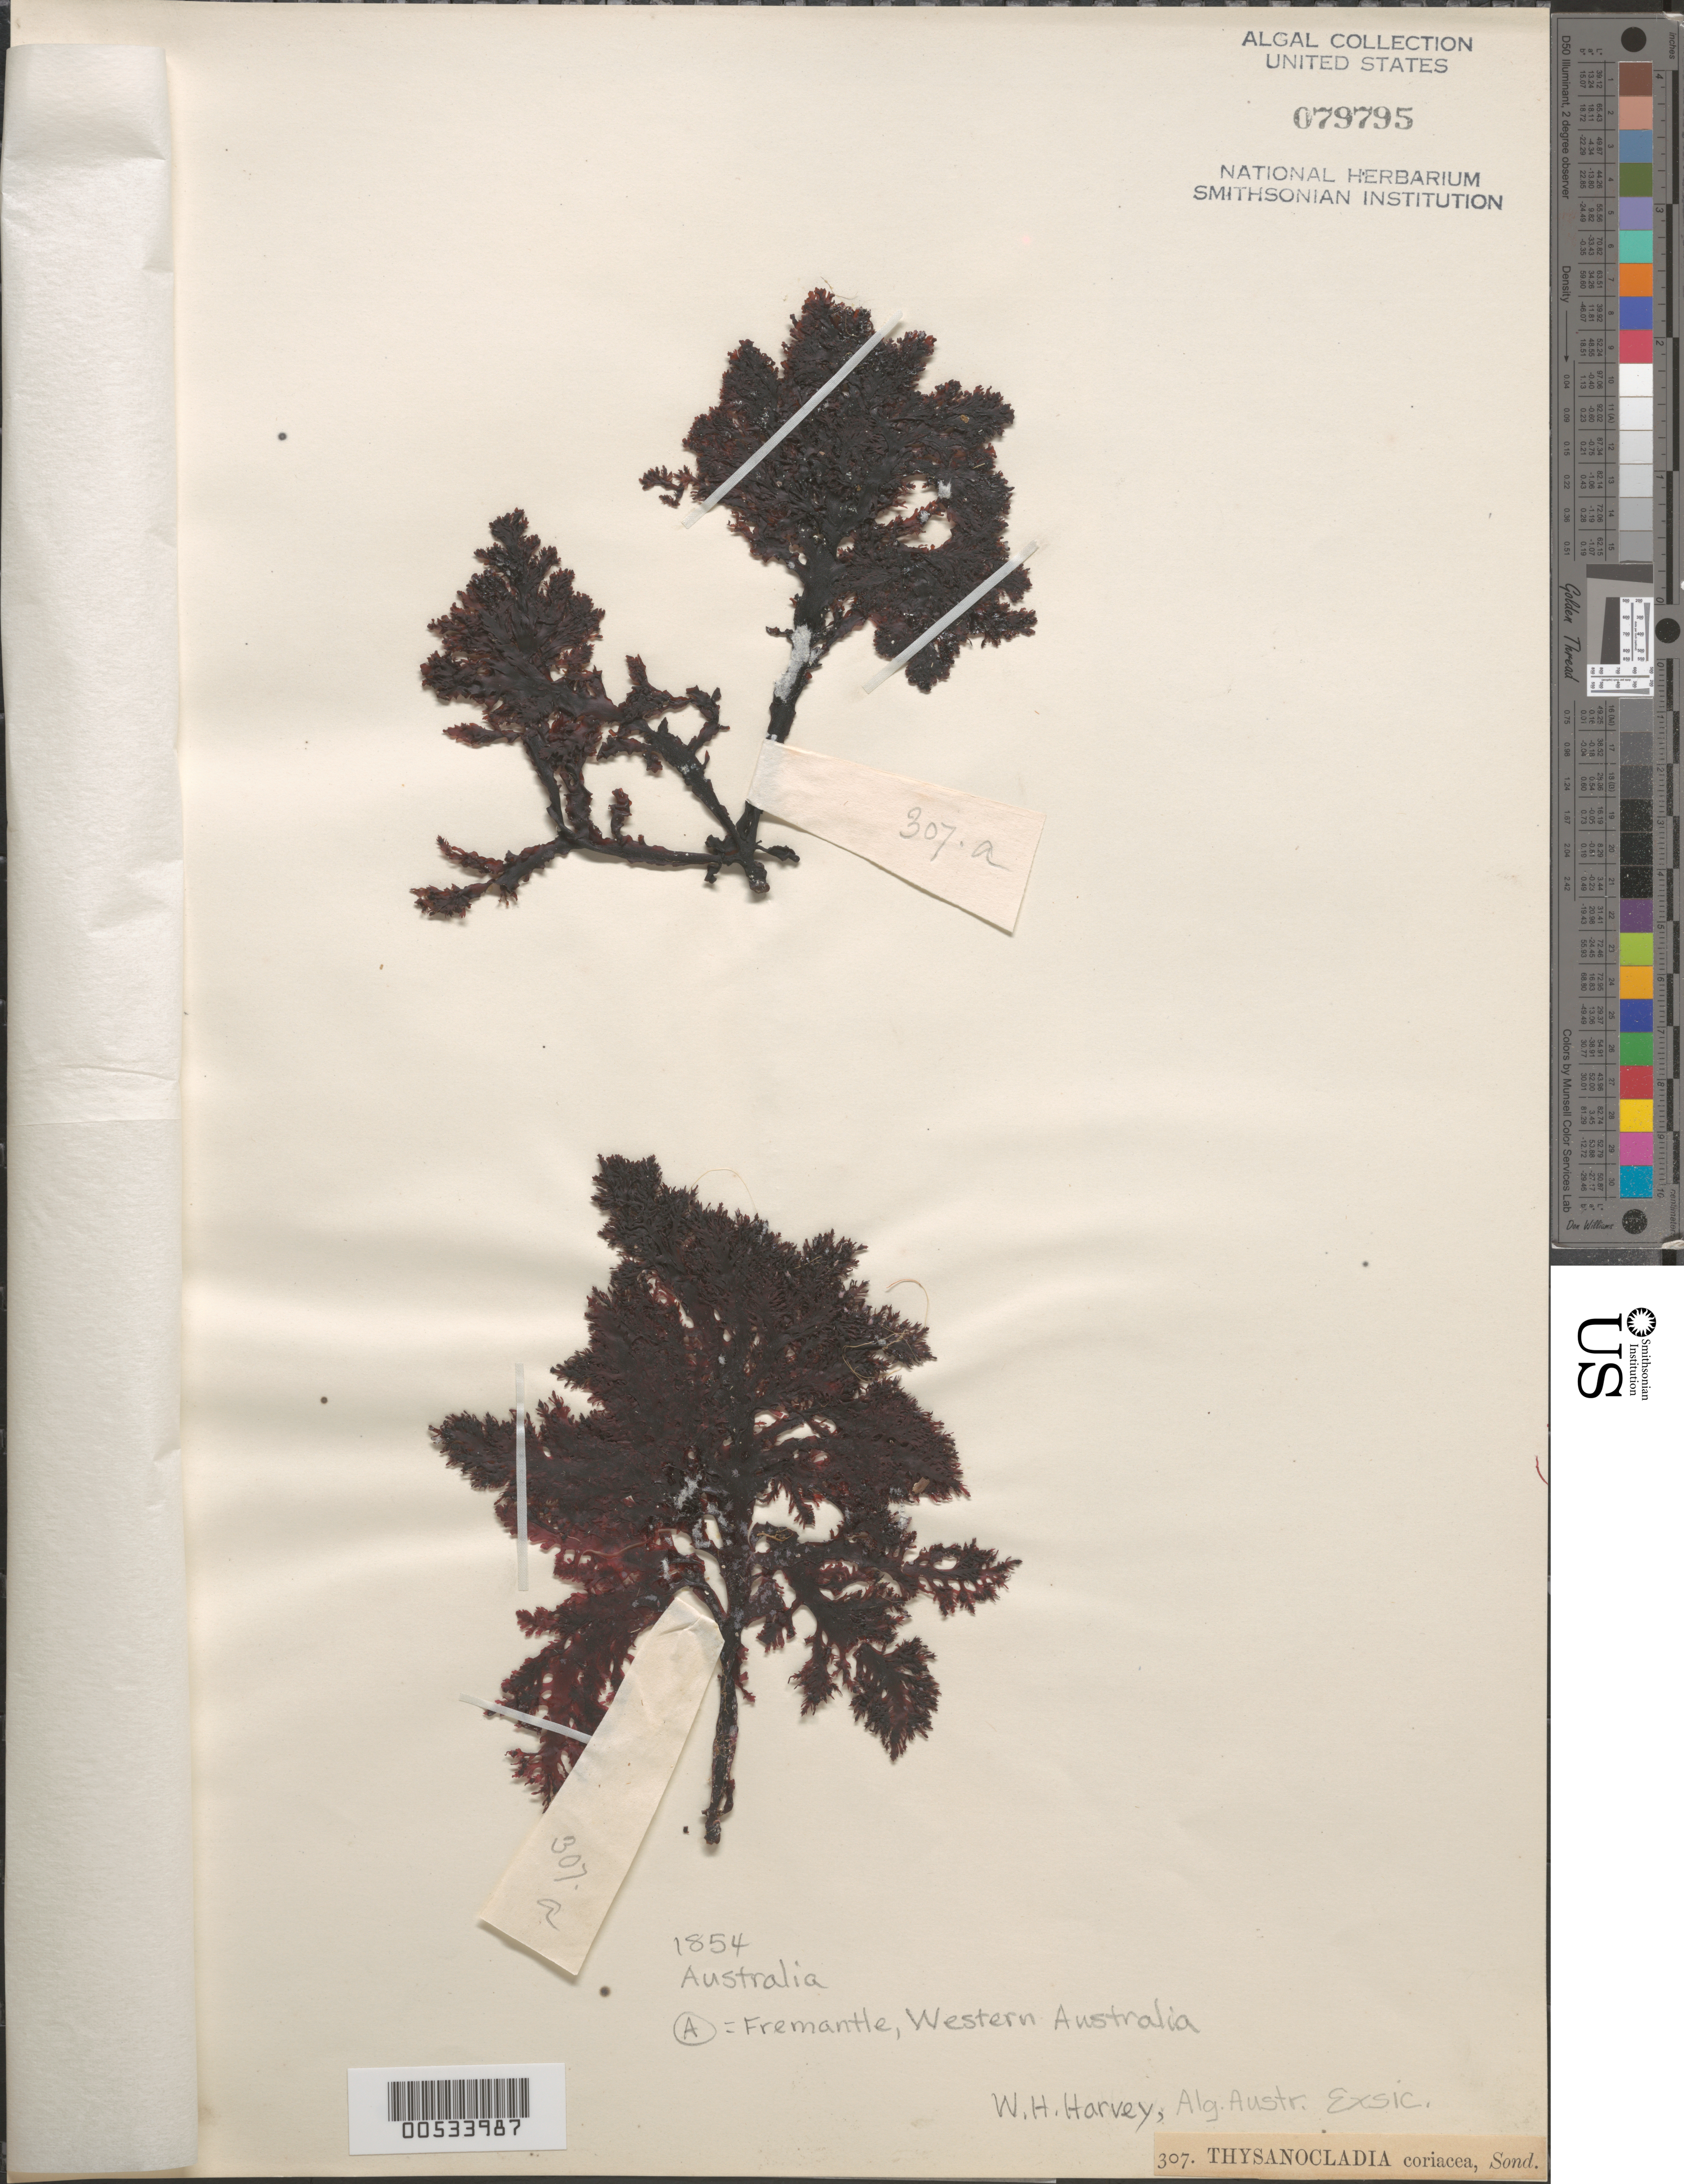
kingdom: Plantae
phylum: Rhodophyta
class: Florideophyceae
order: Gigartinales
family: Solieriaceae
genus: Callophycus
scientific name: Callophycus dorsifer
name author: (C. Agardh) P.C. Silva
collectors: W. Harvey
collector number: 307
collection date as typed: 1854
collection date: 1854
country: Australia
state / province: Western Australia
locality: Fremantle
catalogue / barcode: US 79795